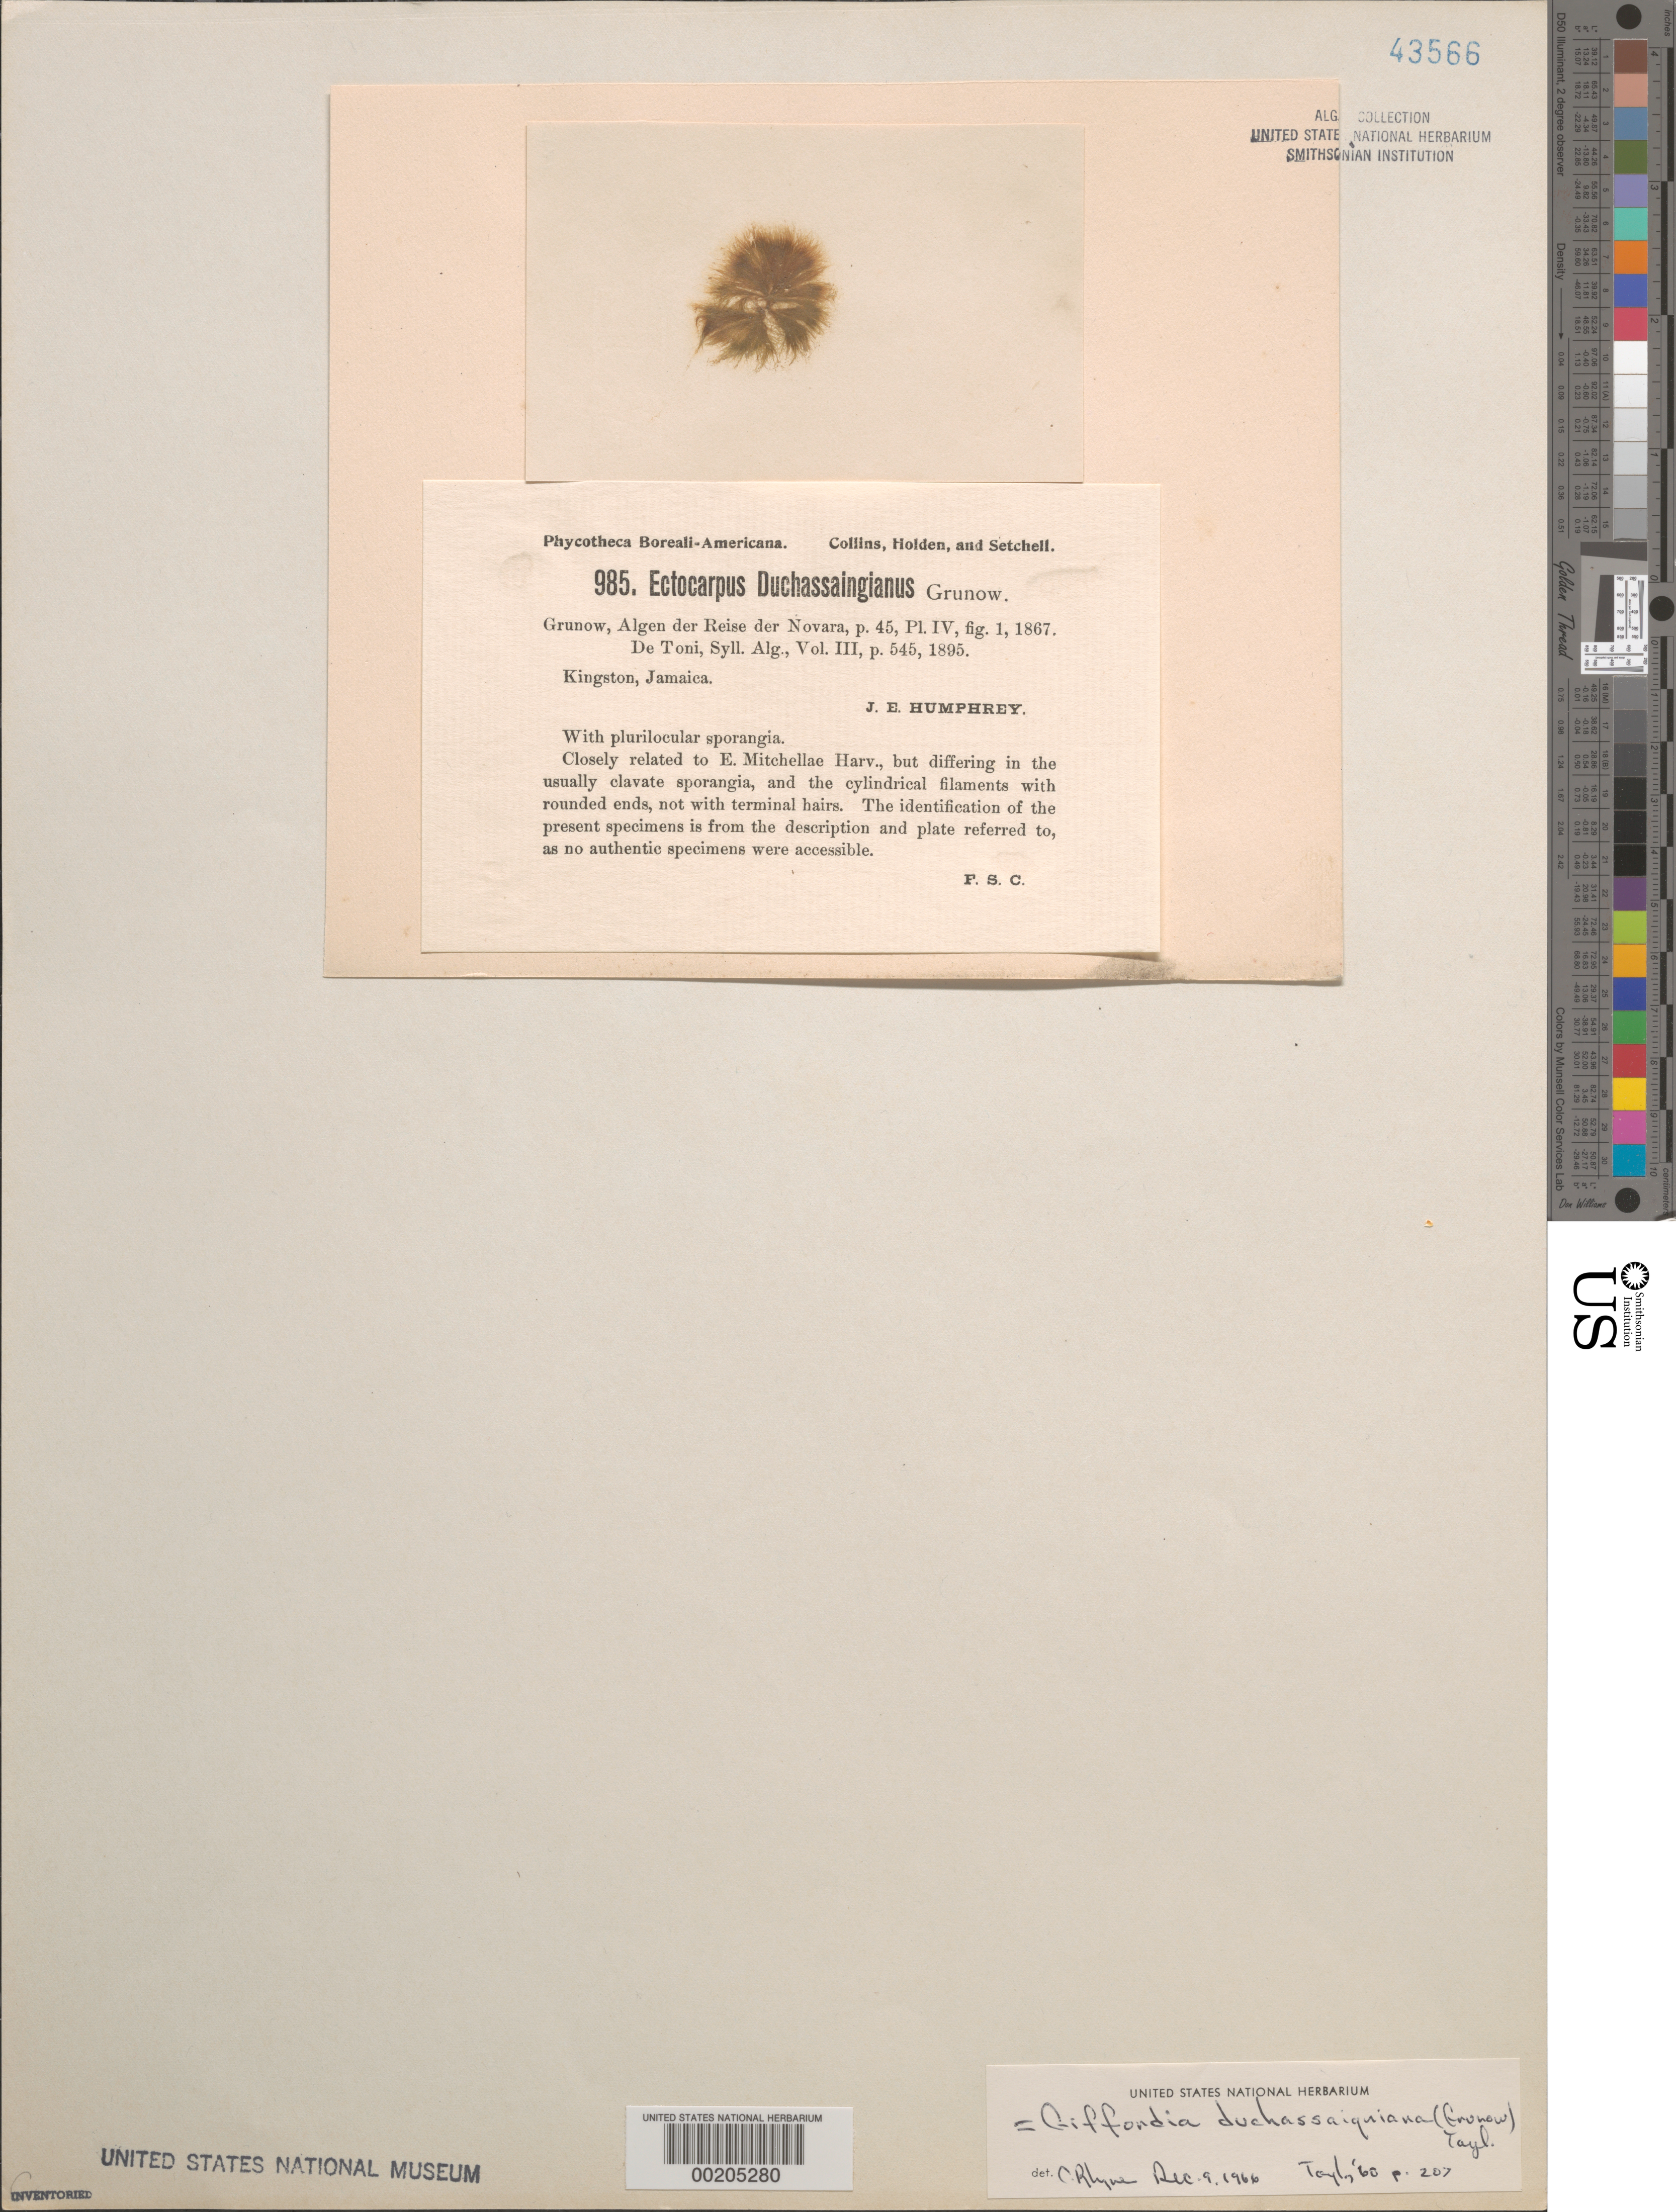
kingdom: Chromista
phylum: Ochrophyta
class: Phaeophyceae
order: Ectocarpales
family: Acinetosporaceae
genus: Giffordia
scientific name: Giffordia duchassaingiana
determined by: Rhyne, C. F.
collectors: J. Humphrey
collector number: PB-A 985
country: Jamaica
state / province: Kingston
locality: Kingston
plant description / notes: Collins, Holden & Setchell, Phycotheca Boreali-Americana, as Ectocarpus duchassaingianus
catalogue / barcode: US 43566